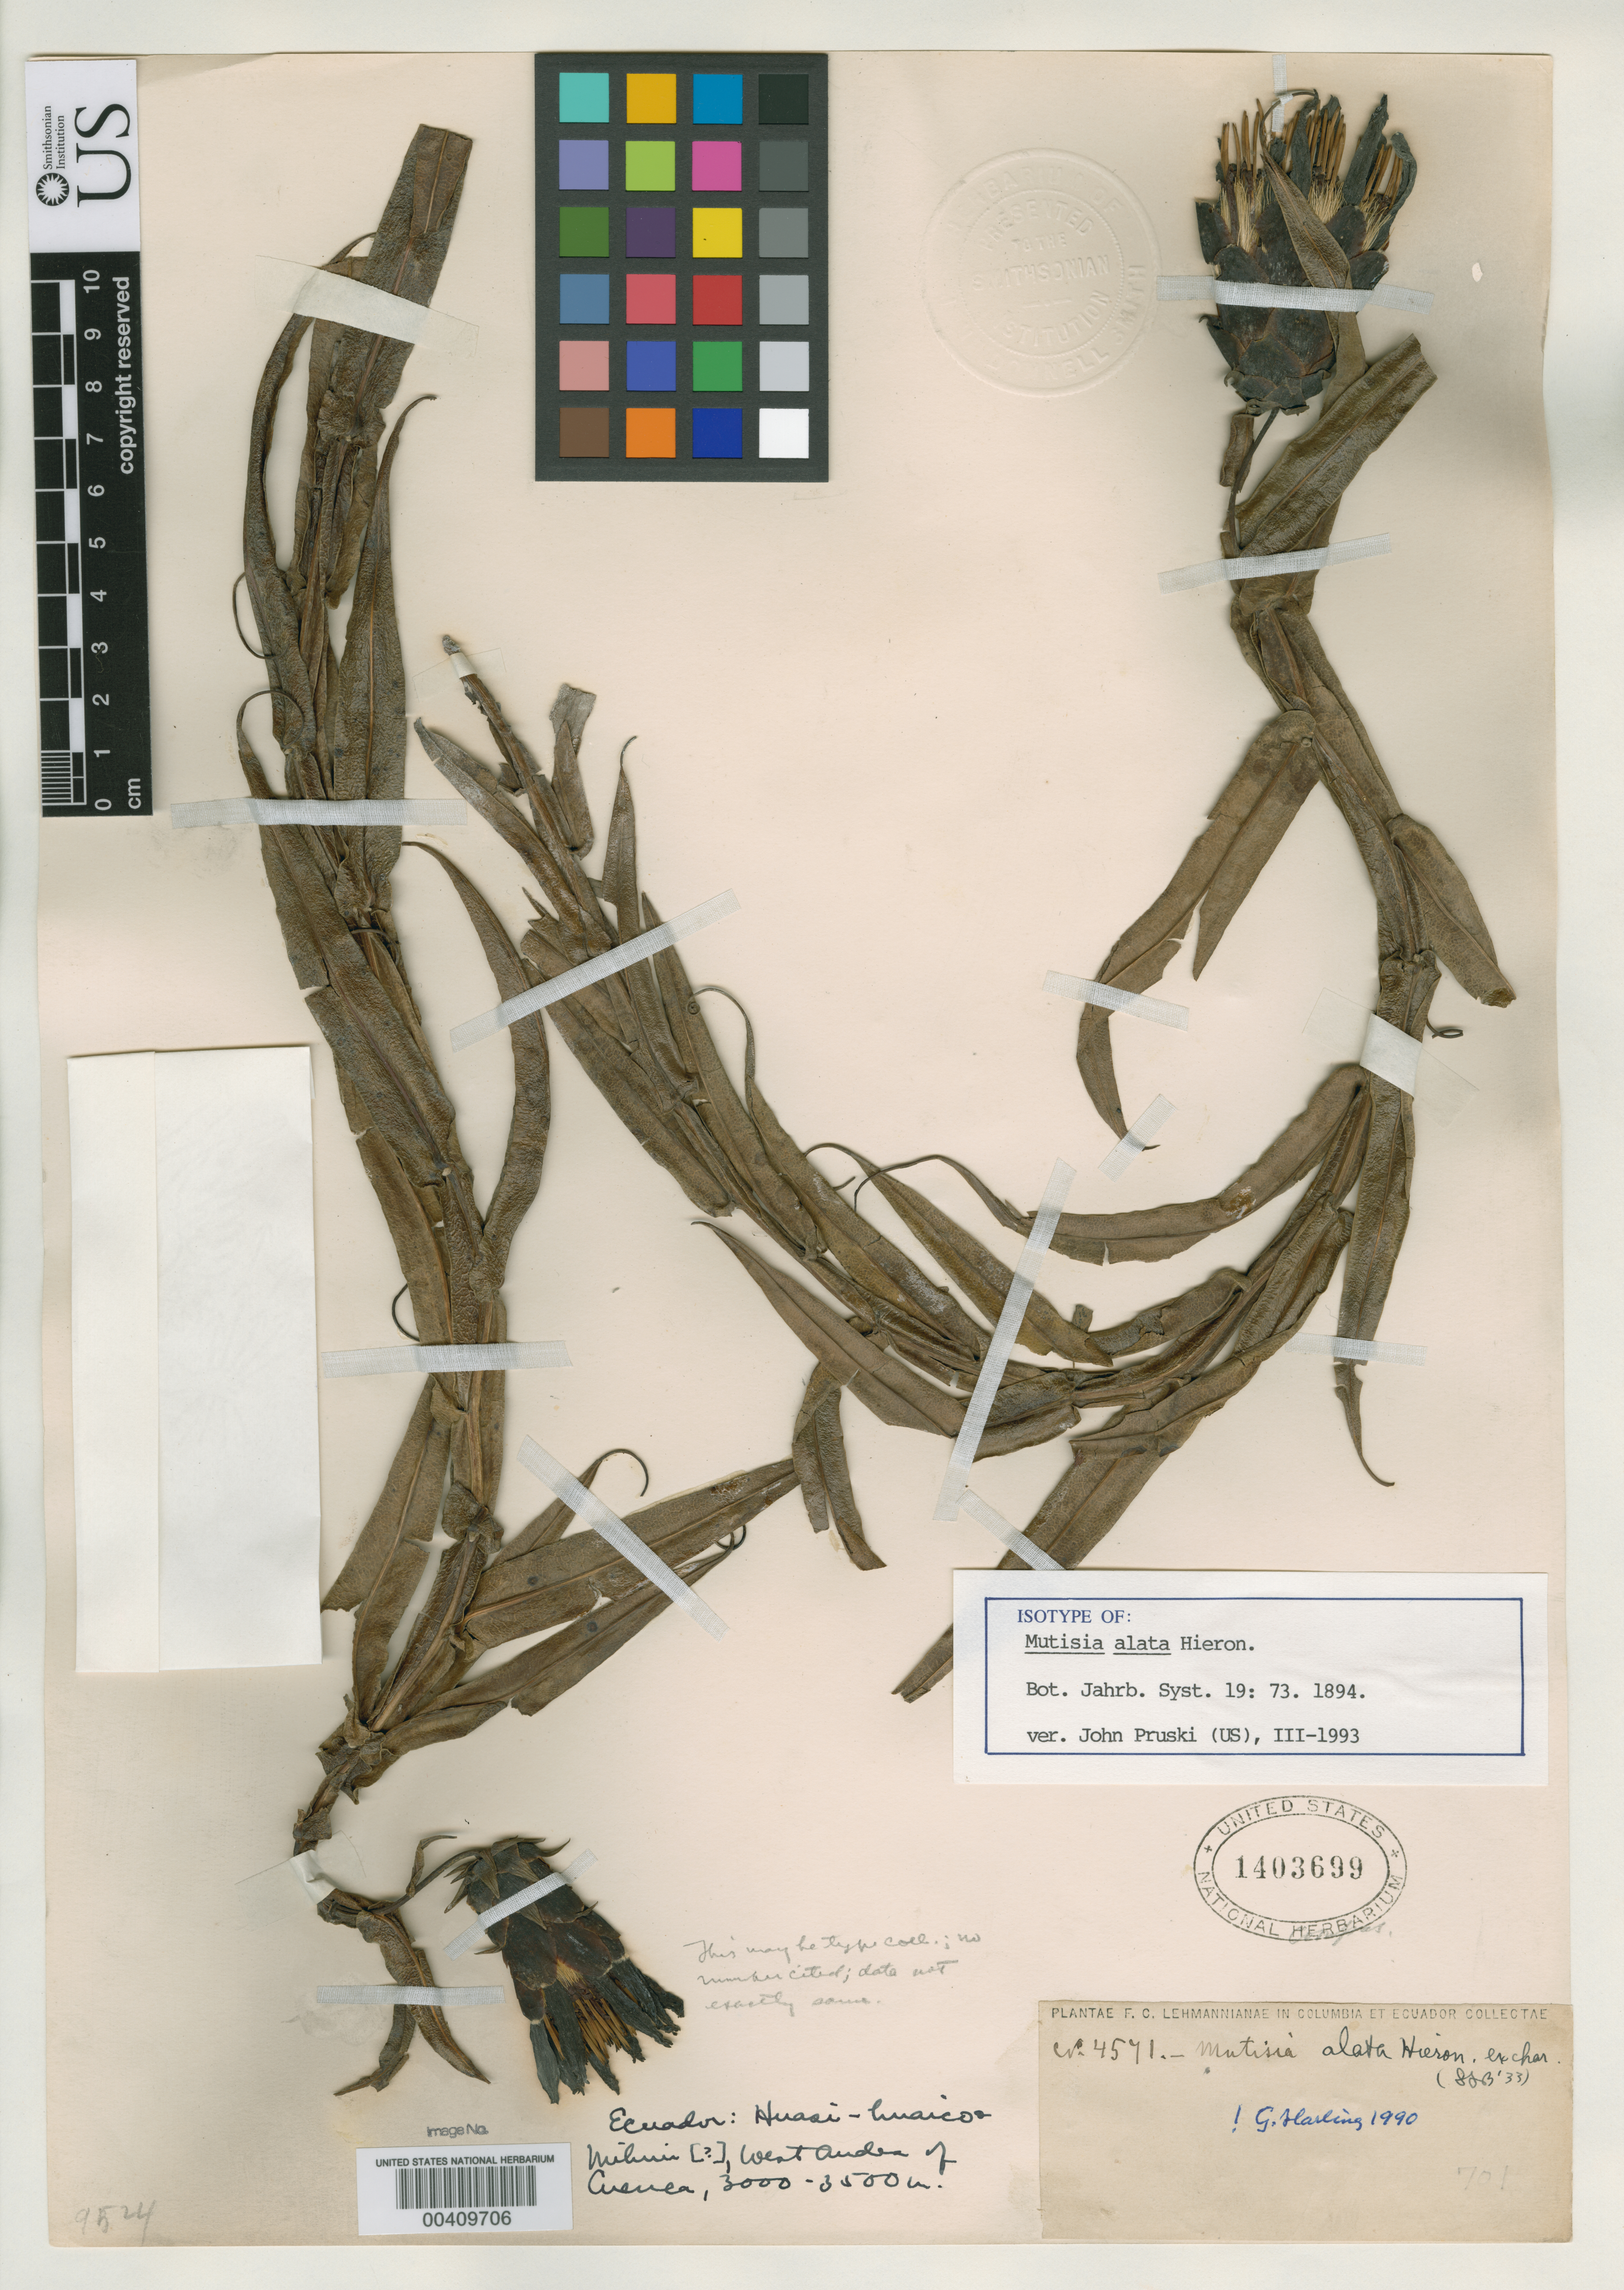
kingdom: Plantae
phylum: Tracheophyta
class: Magnoliopsida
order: Asterales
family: Asteraceae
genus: Mutisia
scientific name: Mutisia alata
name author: Hieron.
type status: Possible Isotype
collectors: F. C. Lehmann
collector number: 4571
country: Ecuador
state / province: Azuay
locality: Huasi-Huaico, west Andes of Cuenca.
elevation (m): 3000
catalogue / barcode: US 1403699